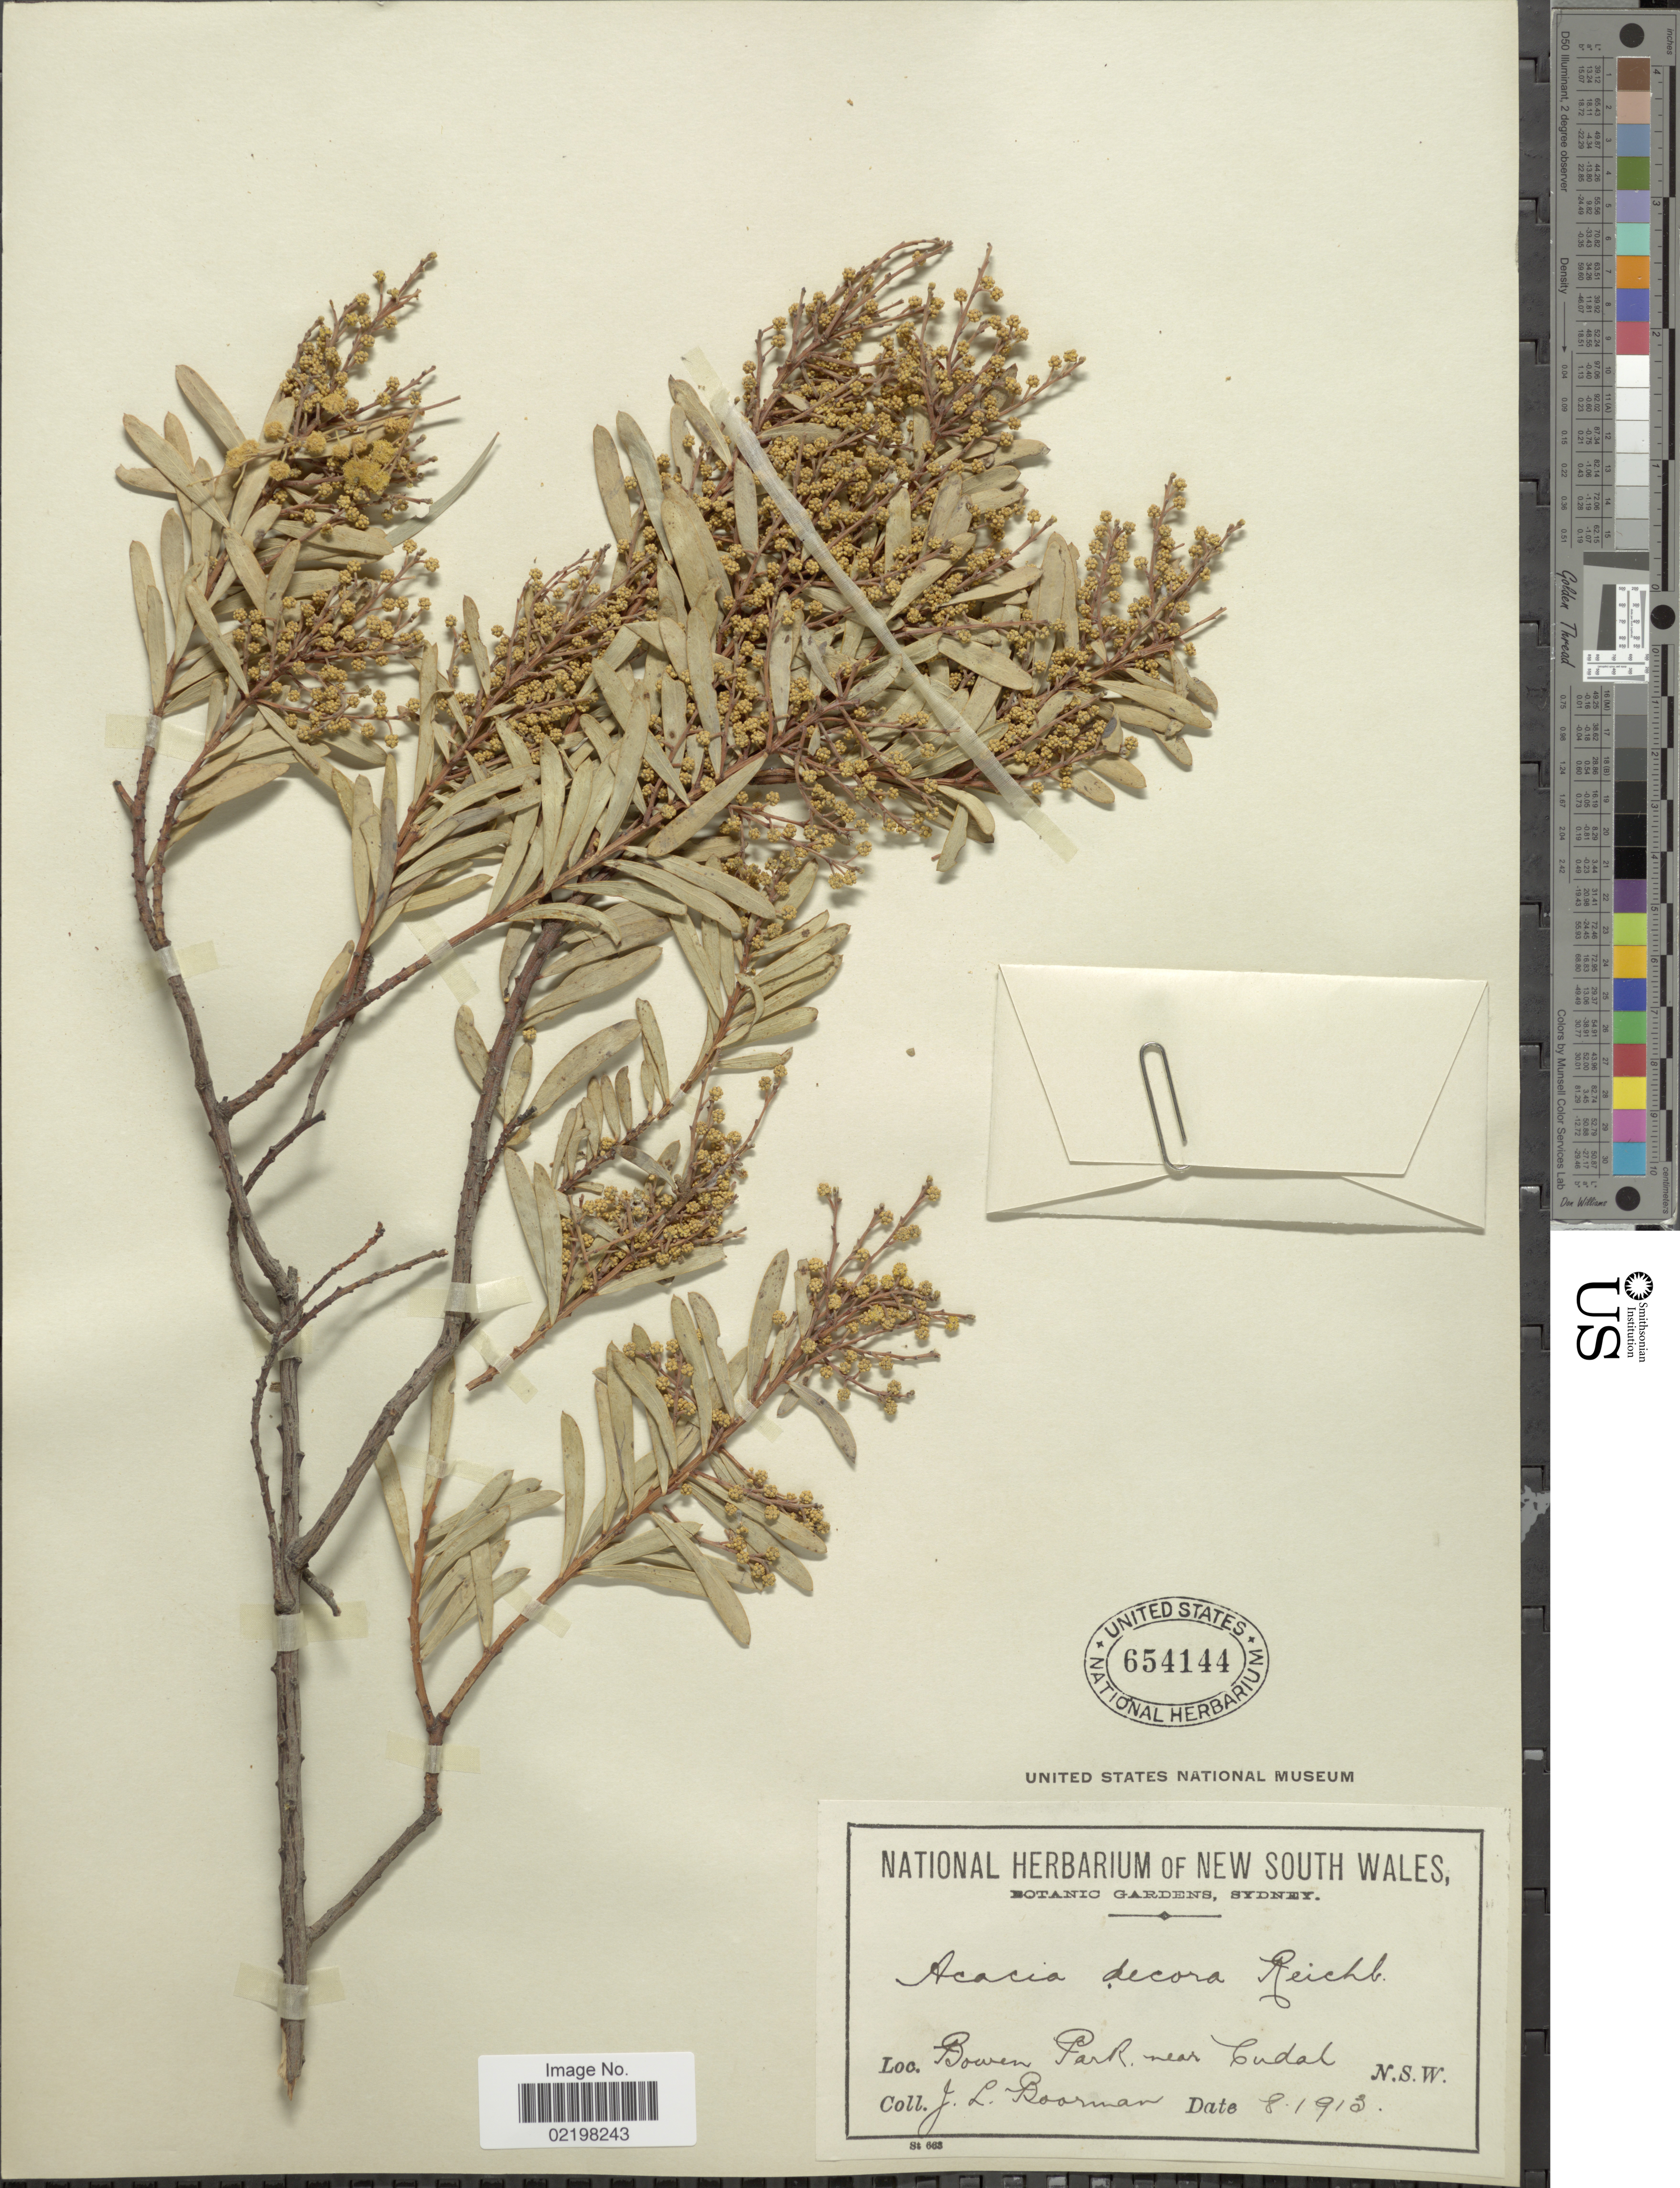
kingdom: Plantae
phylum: Tracheophyta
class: Magnoliopsida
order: Fabales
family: Fabaceae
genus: Acacia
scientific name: Acacia decora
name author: Rchb. f.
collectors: J. Boorman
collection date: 1913-08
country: Australia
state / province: New South Wales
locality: Bowen Park, near Cudal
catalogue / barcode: US 654144